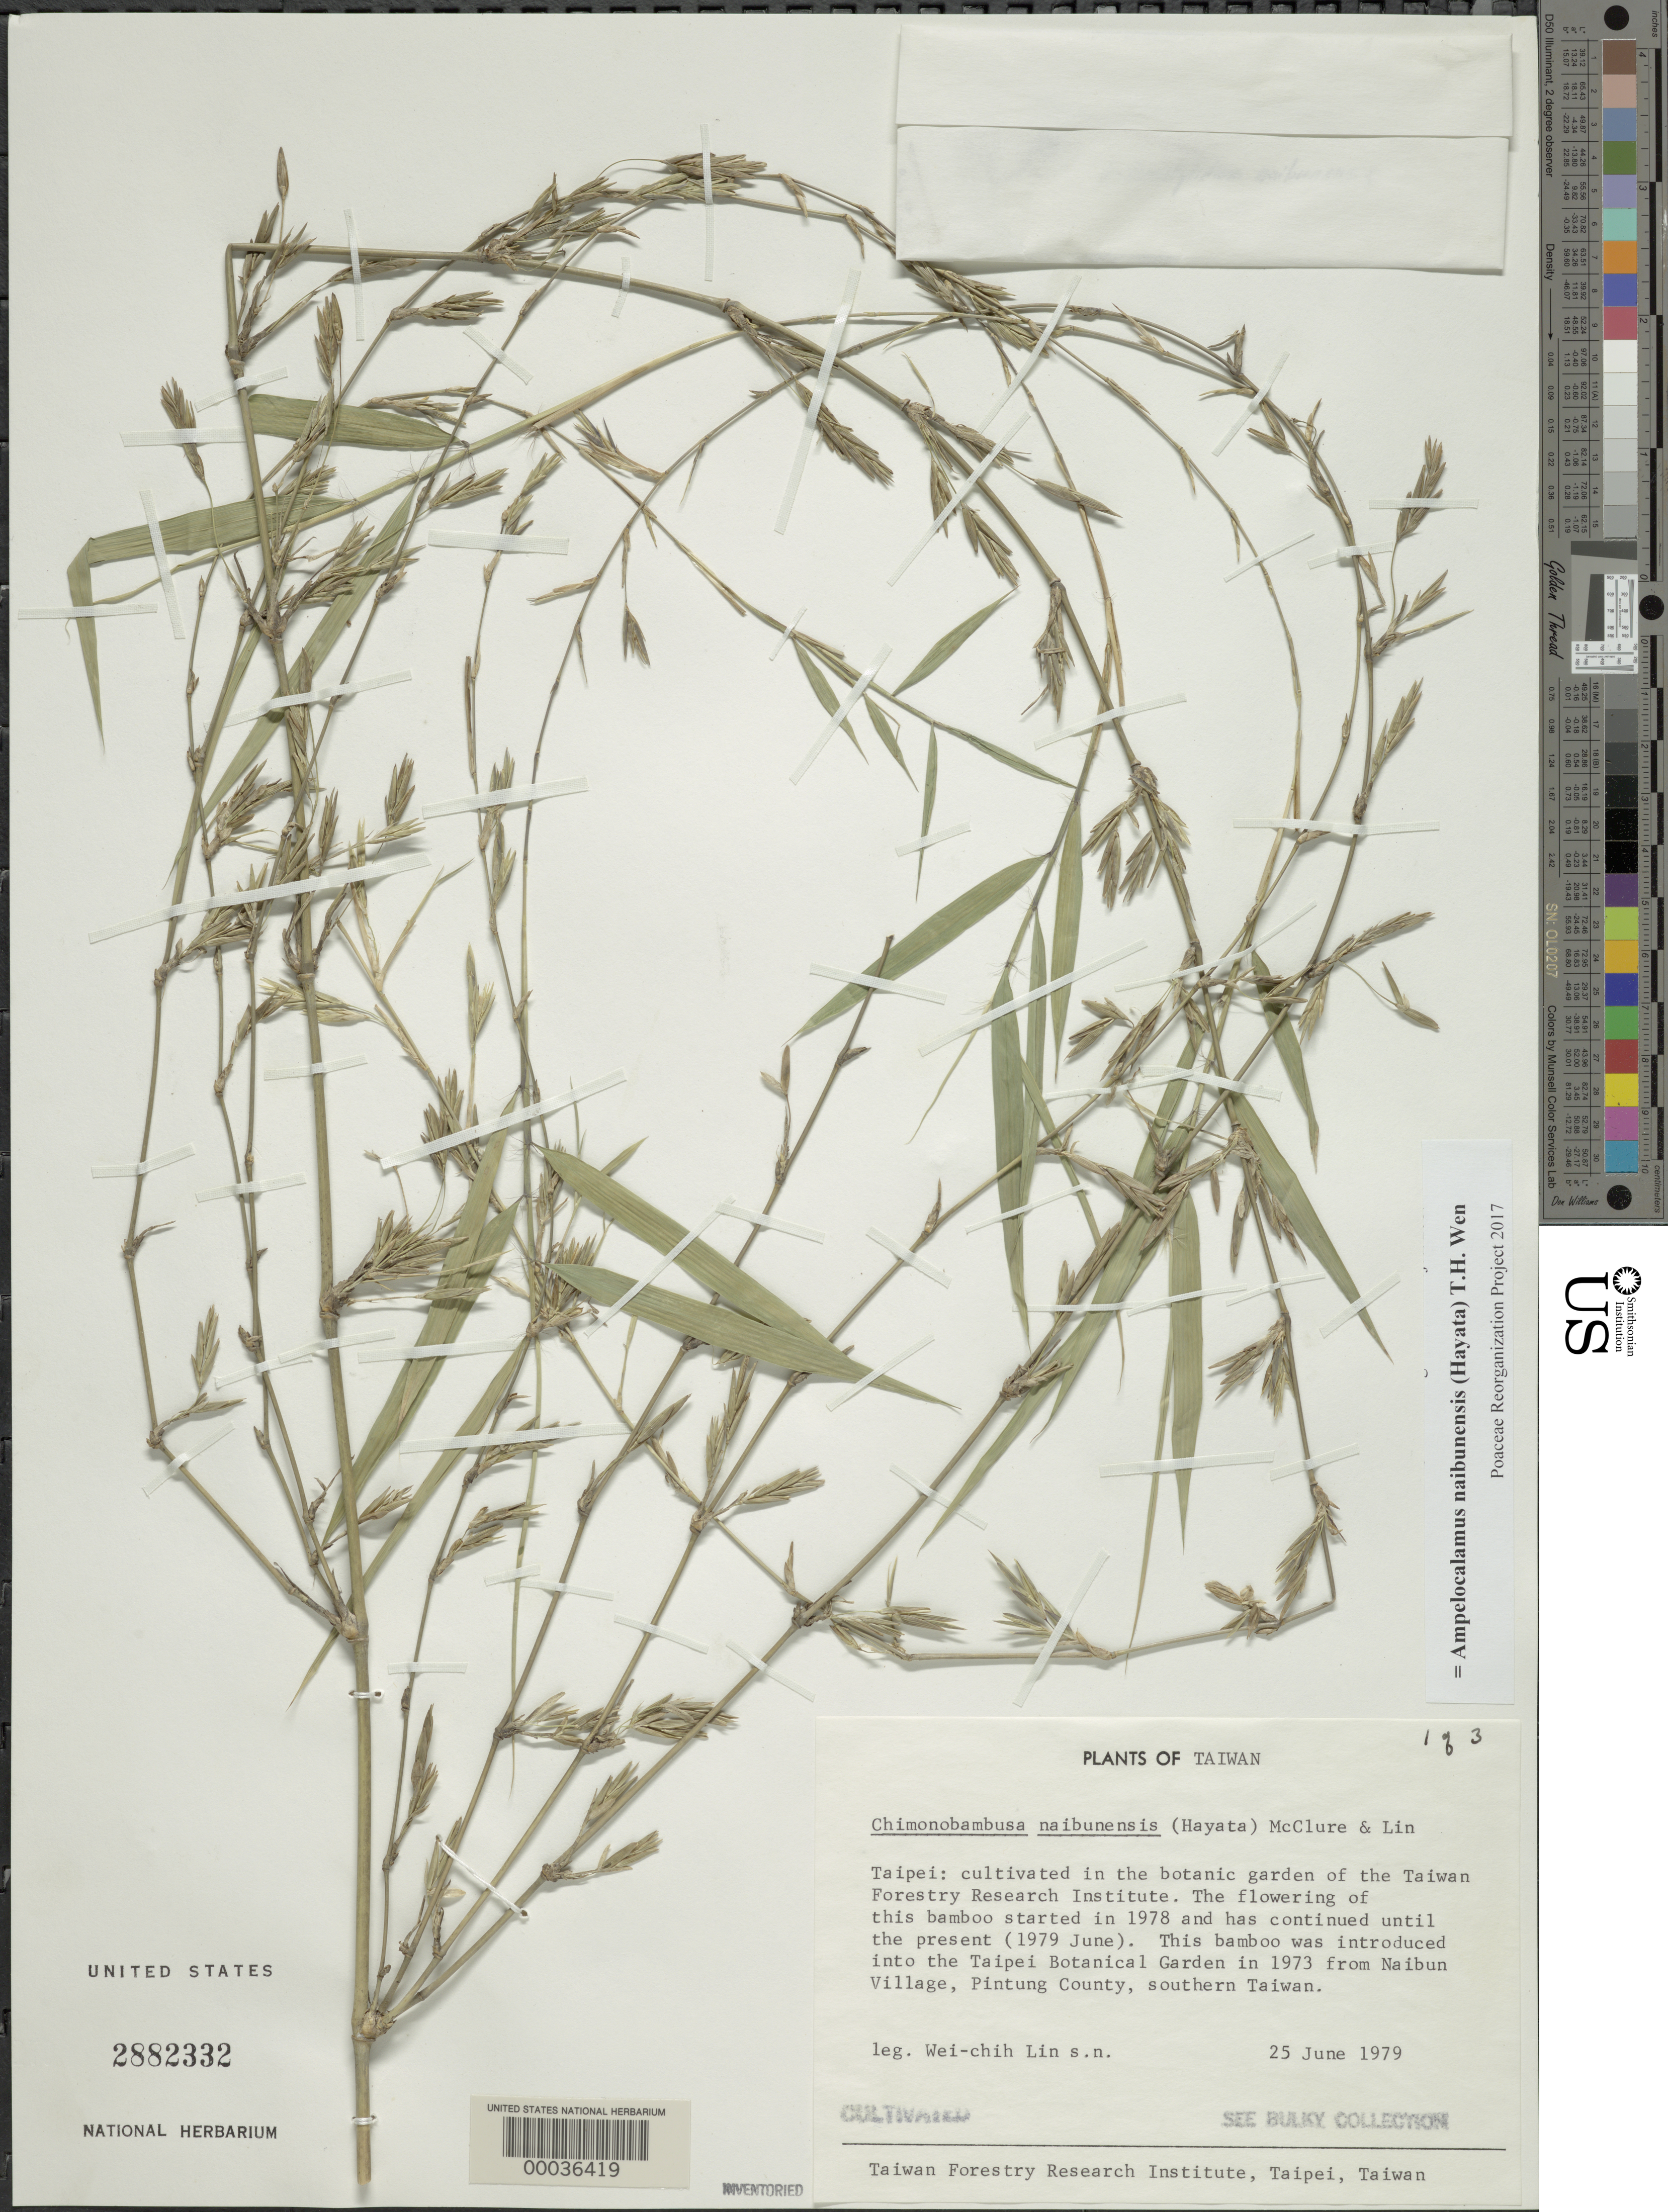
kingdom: Plantae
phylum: Tracheophyta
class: Liliopsida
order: Poales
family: Poaceae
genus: Drepanostachyum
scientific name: Drepanostachyum naibunensis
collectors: W. Lin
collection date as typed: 25 Jun 1979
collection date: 1979-06-25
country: Taiwan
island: Taiwan [Formosa]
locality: Taipei, taiwan forestry research institute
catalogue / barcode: US 2882332